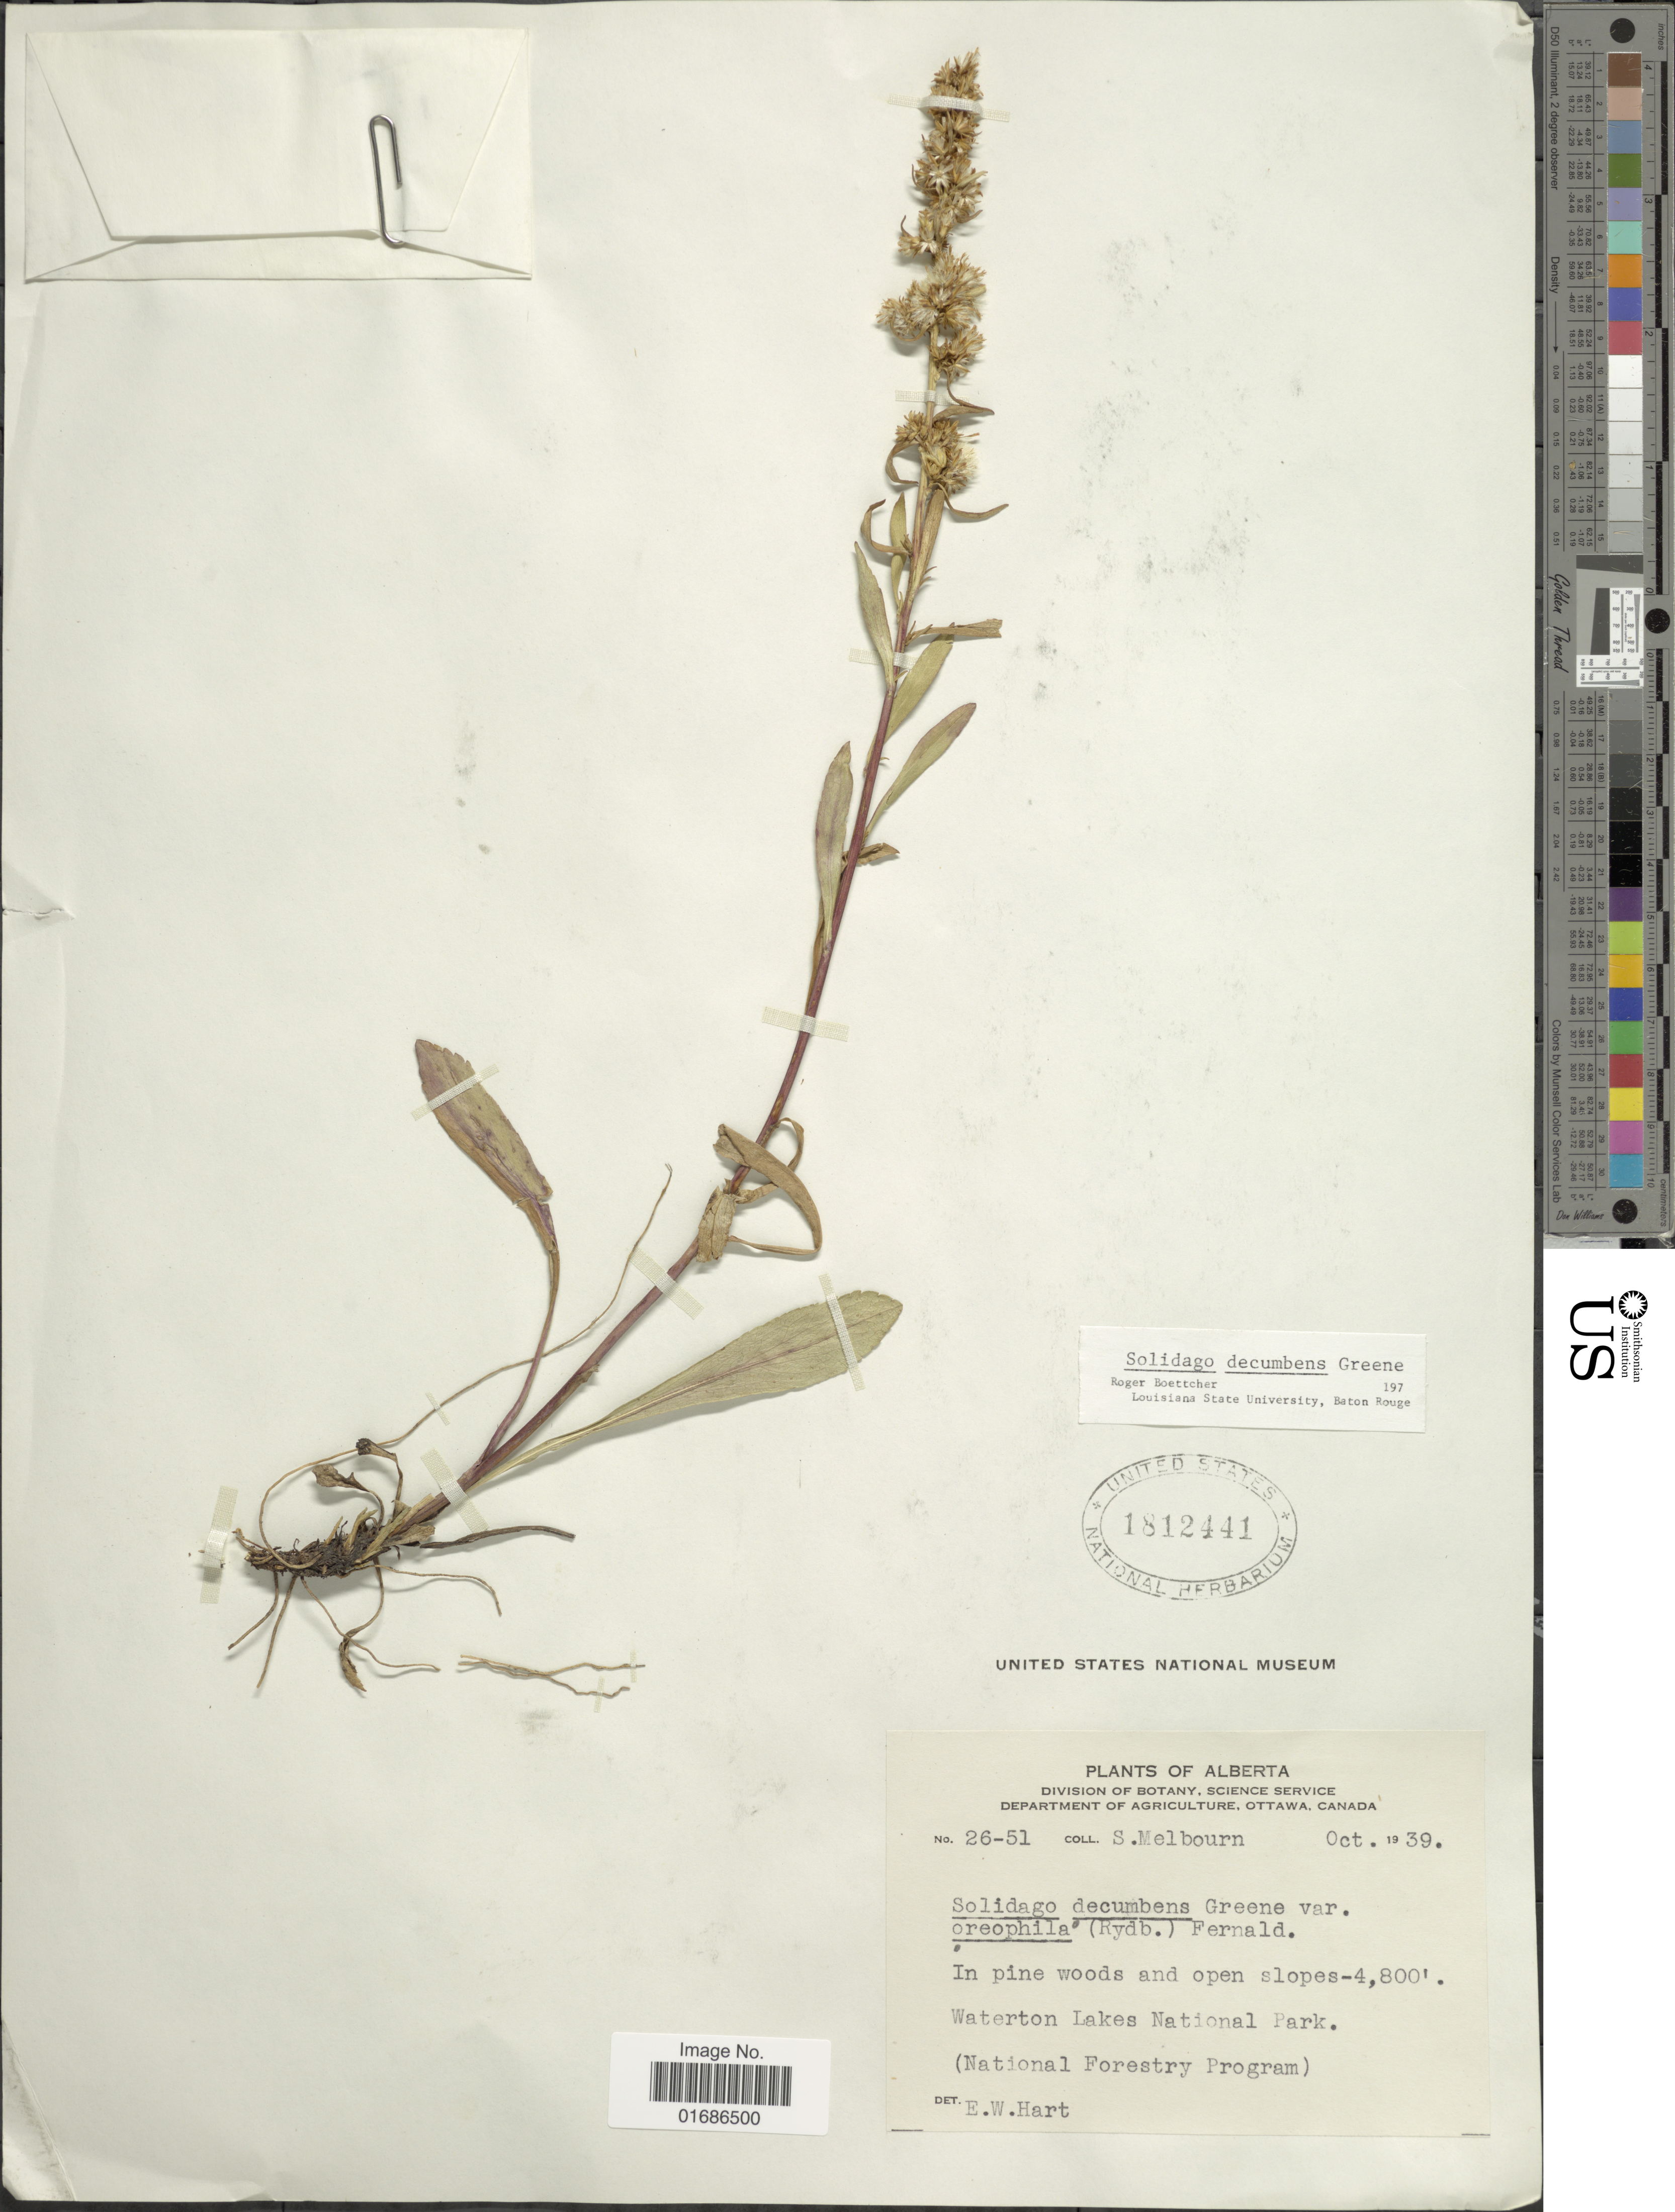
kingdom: Plantae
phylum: Tracheophyta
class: Magnoliopsida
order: Asterales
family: Asteraceae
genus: Solidago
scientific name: Solidago decumbens var. oreophila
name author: (Rydb.) Fernald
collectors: S. Melbourn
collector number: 26-51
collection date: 1939-10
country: Canada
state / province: Alberta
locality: In pine woods and open slopes, Waterton lakes National Park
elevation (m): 1463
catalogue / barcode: US 1812441